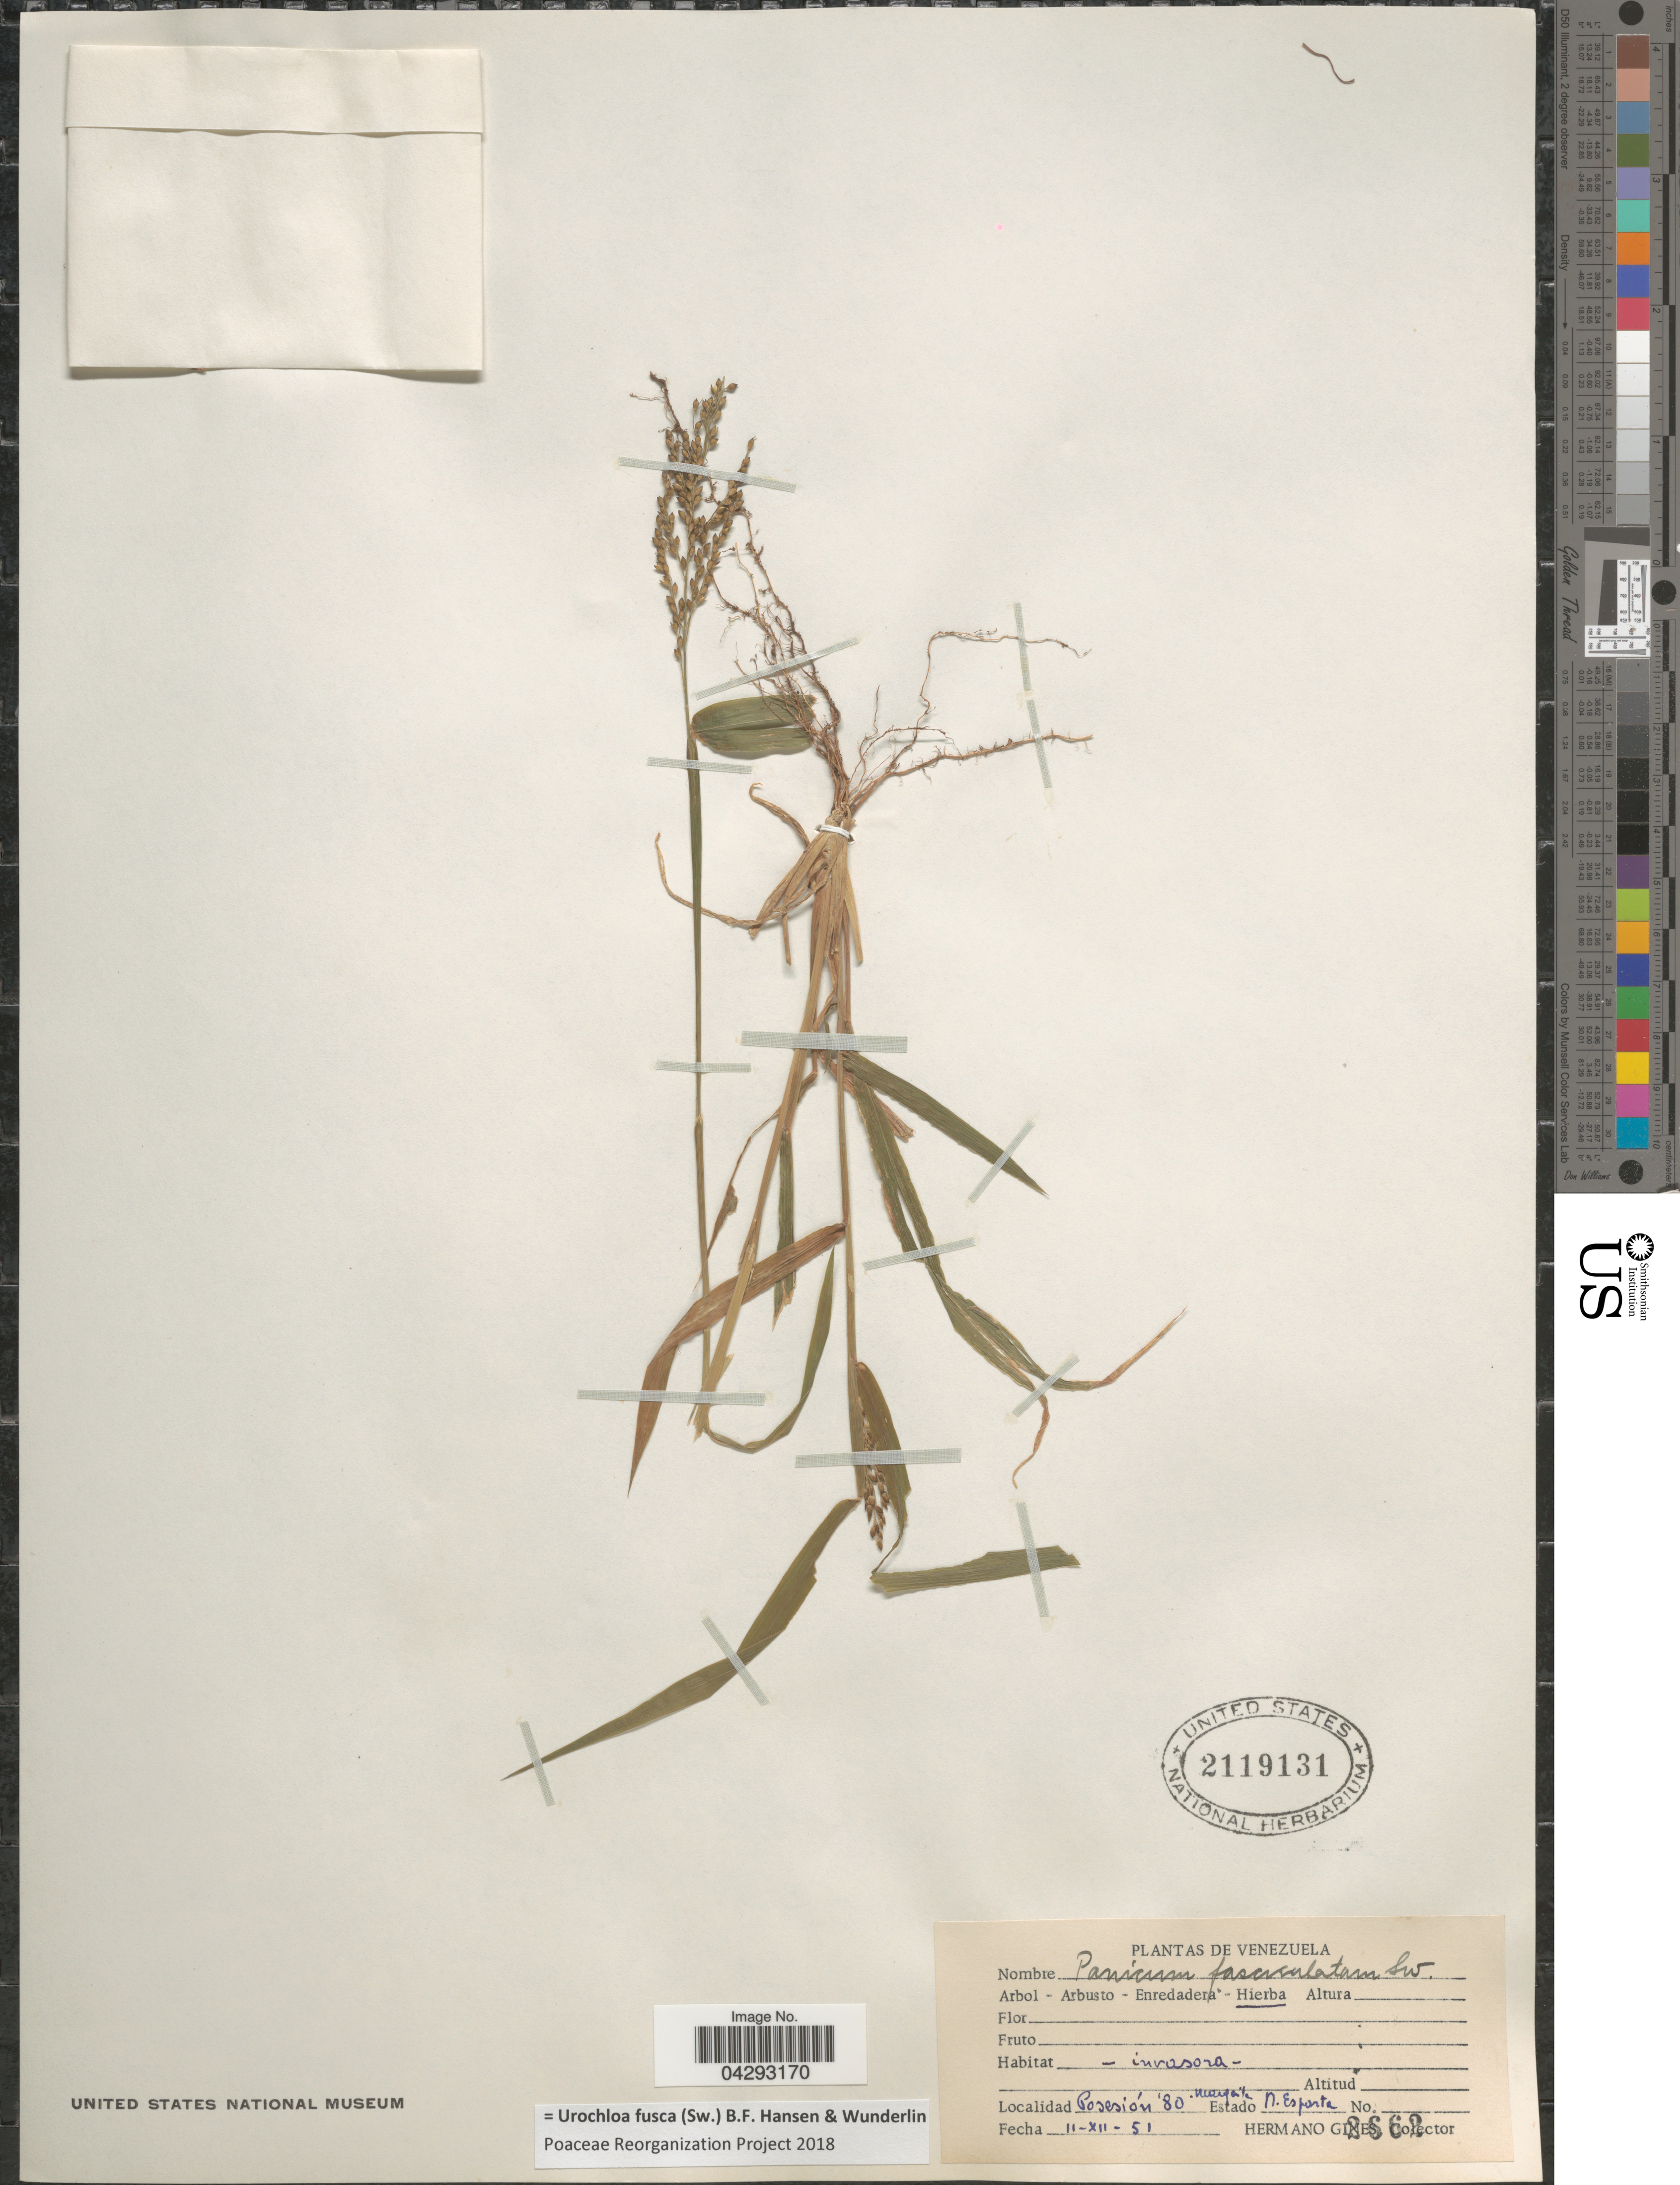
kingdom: Plantae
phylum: Tracheophyta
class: Liliopsida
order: Poales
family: Poaceae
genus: Urochloa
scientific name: Urochloa fusca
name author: (Sw.) B.F. Hansen & Wunderlin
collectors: Bro. Gines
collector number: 2662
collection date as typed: Transcribed d/m/y: 11/12/51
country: Venezuela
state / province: Nueva Esparta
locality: Posesión '80. [illegible text]. Estado N. Esparta.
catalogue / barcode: US 2119131